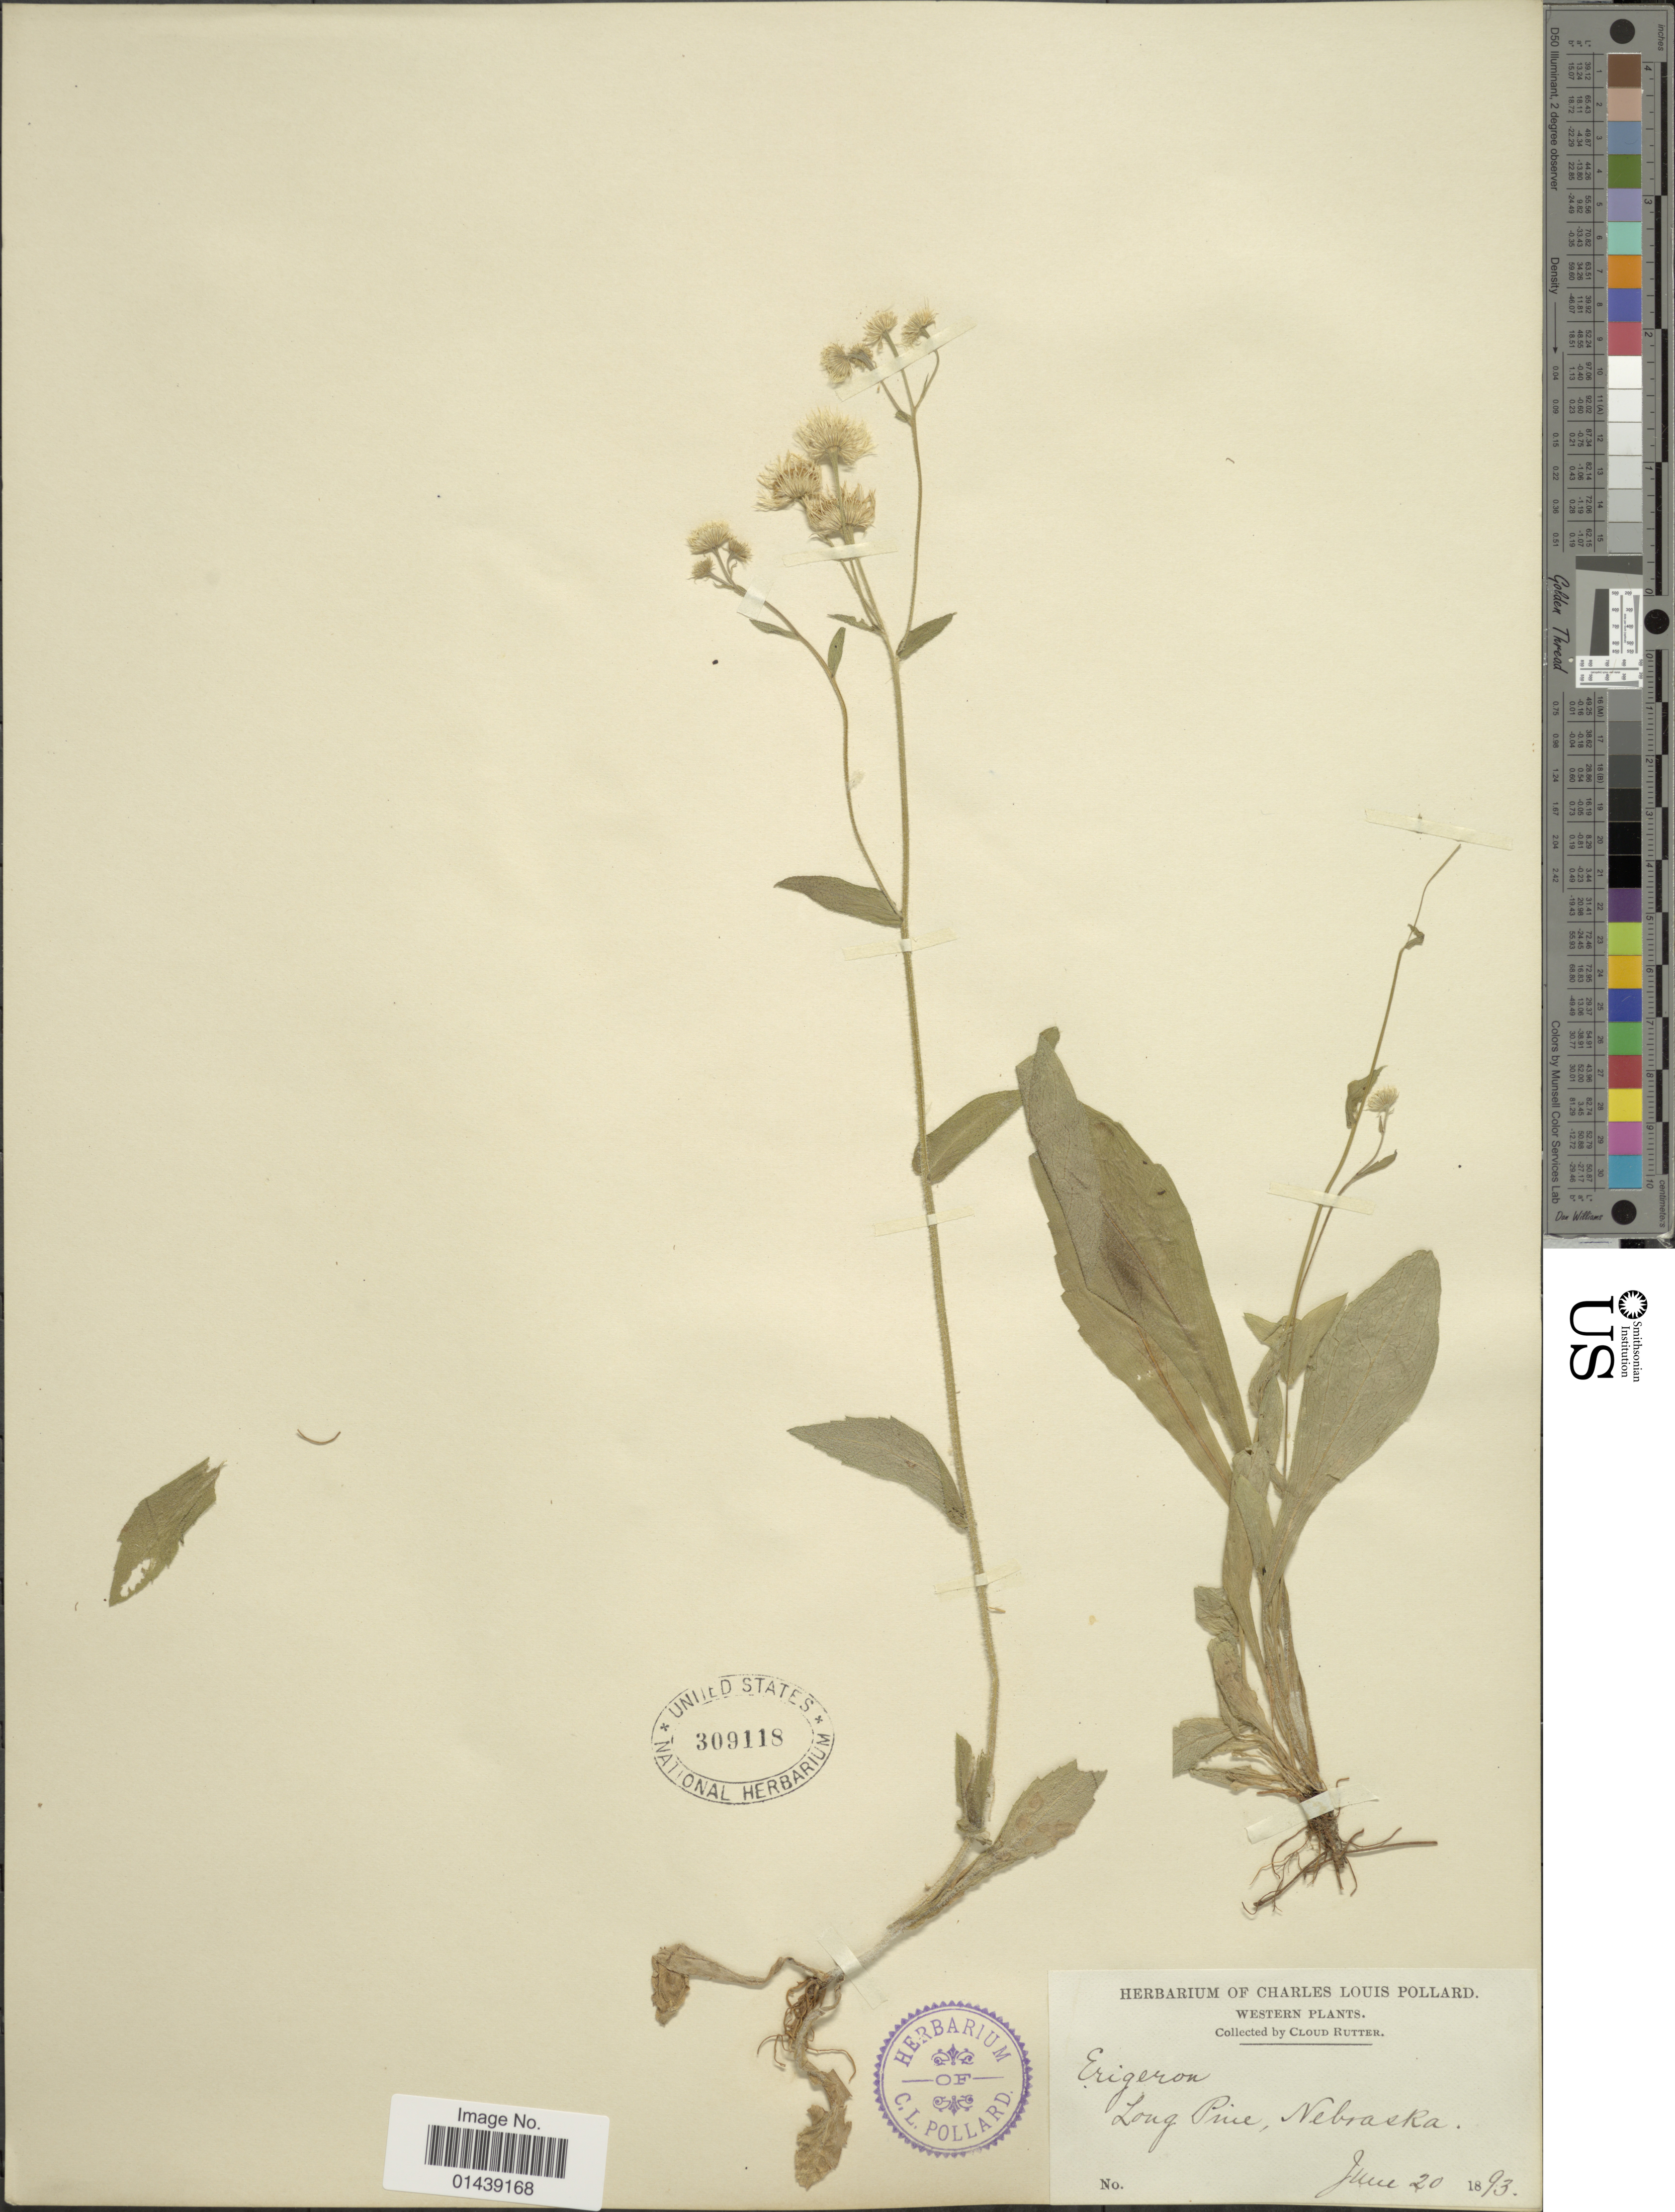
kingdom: Plantae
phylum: Tracheophyta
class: Magnoliopsida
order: Asterales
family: Asteraceae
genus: Erigeron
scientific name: Erigeron philadelphicus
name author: L.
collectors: C. Rutter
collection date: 1893-06-20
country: United States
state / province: Nebraska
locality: Western. Long Pine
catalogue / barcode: US 309118